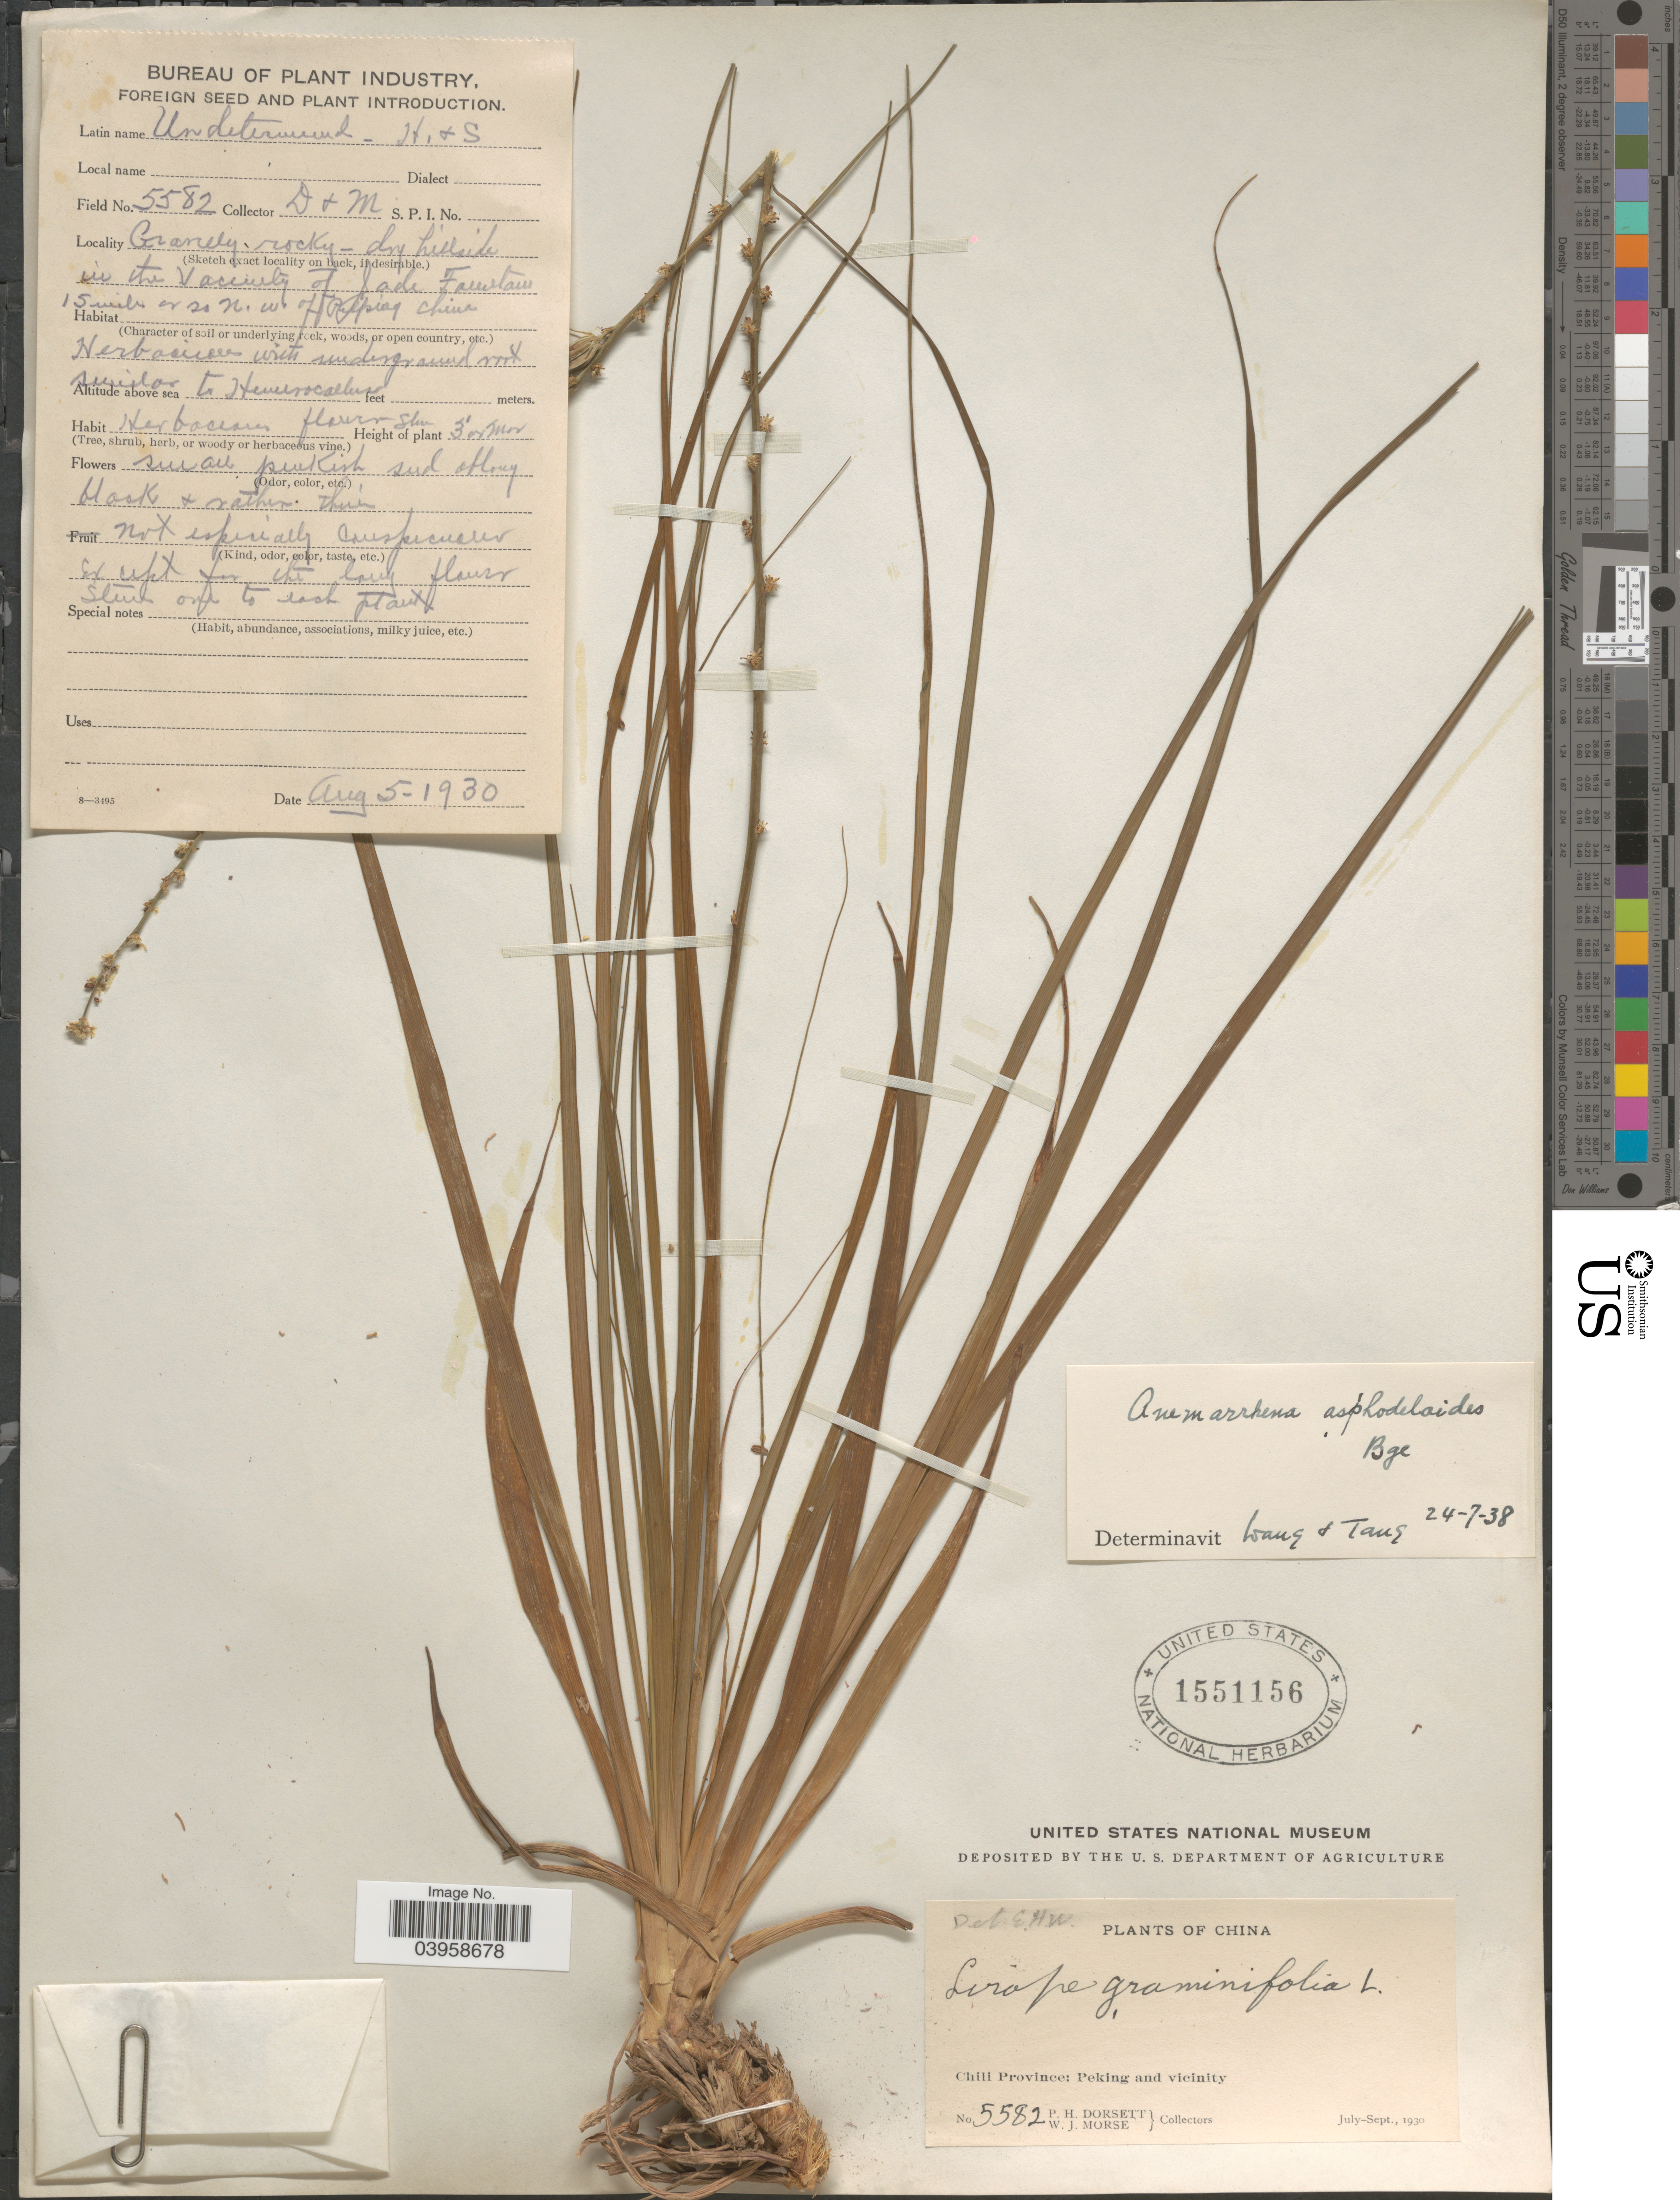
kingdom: Plantae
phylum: Tracheophyta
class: Liliopsida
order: Asparagales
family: Asparagaceae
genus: Anemarrhena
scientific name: Anemarrhena asphodeloides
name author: Bunge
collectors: P. H. Dorsett & W. J. Morse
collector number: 5582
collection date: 1930-08-05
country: China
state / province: Beijing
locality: Chili Province: Peking and vicinity. Gravelly rocky - dry hillside in the vicinity of Jade Fountain 15 miles or so N.W. of Peking China.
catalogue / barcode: US 1551156